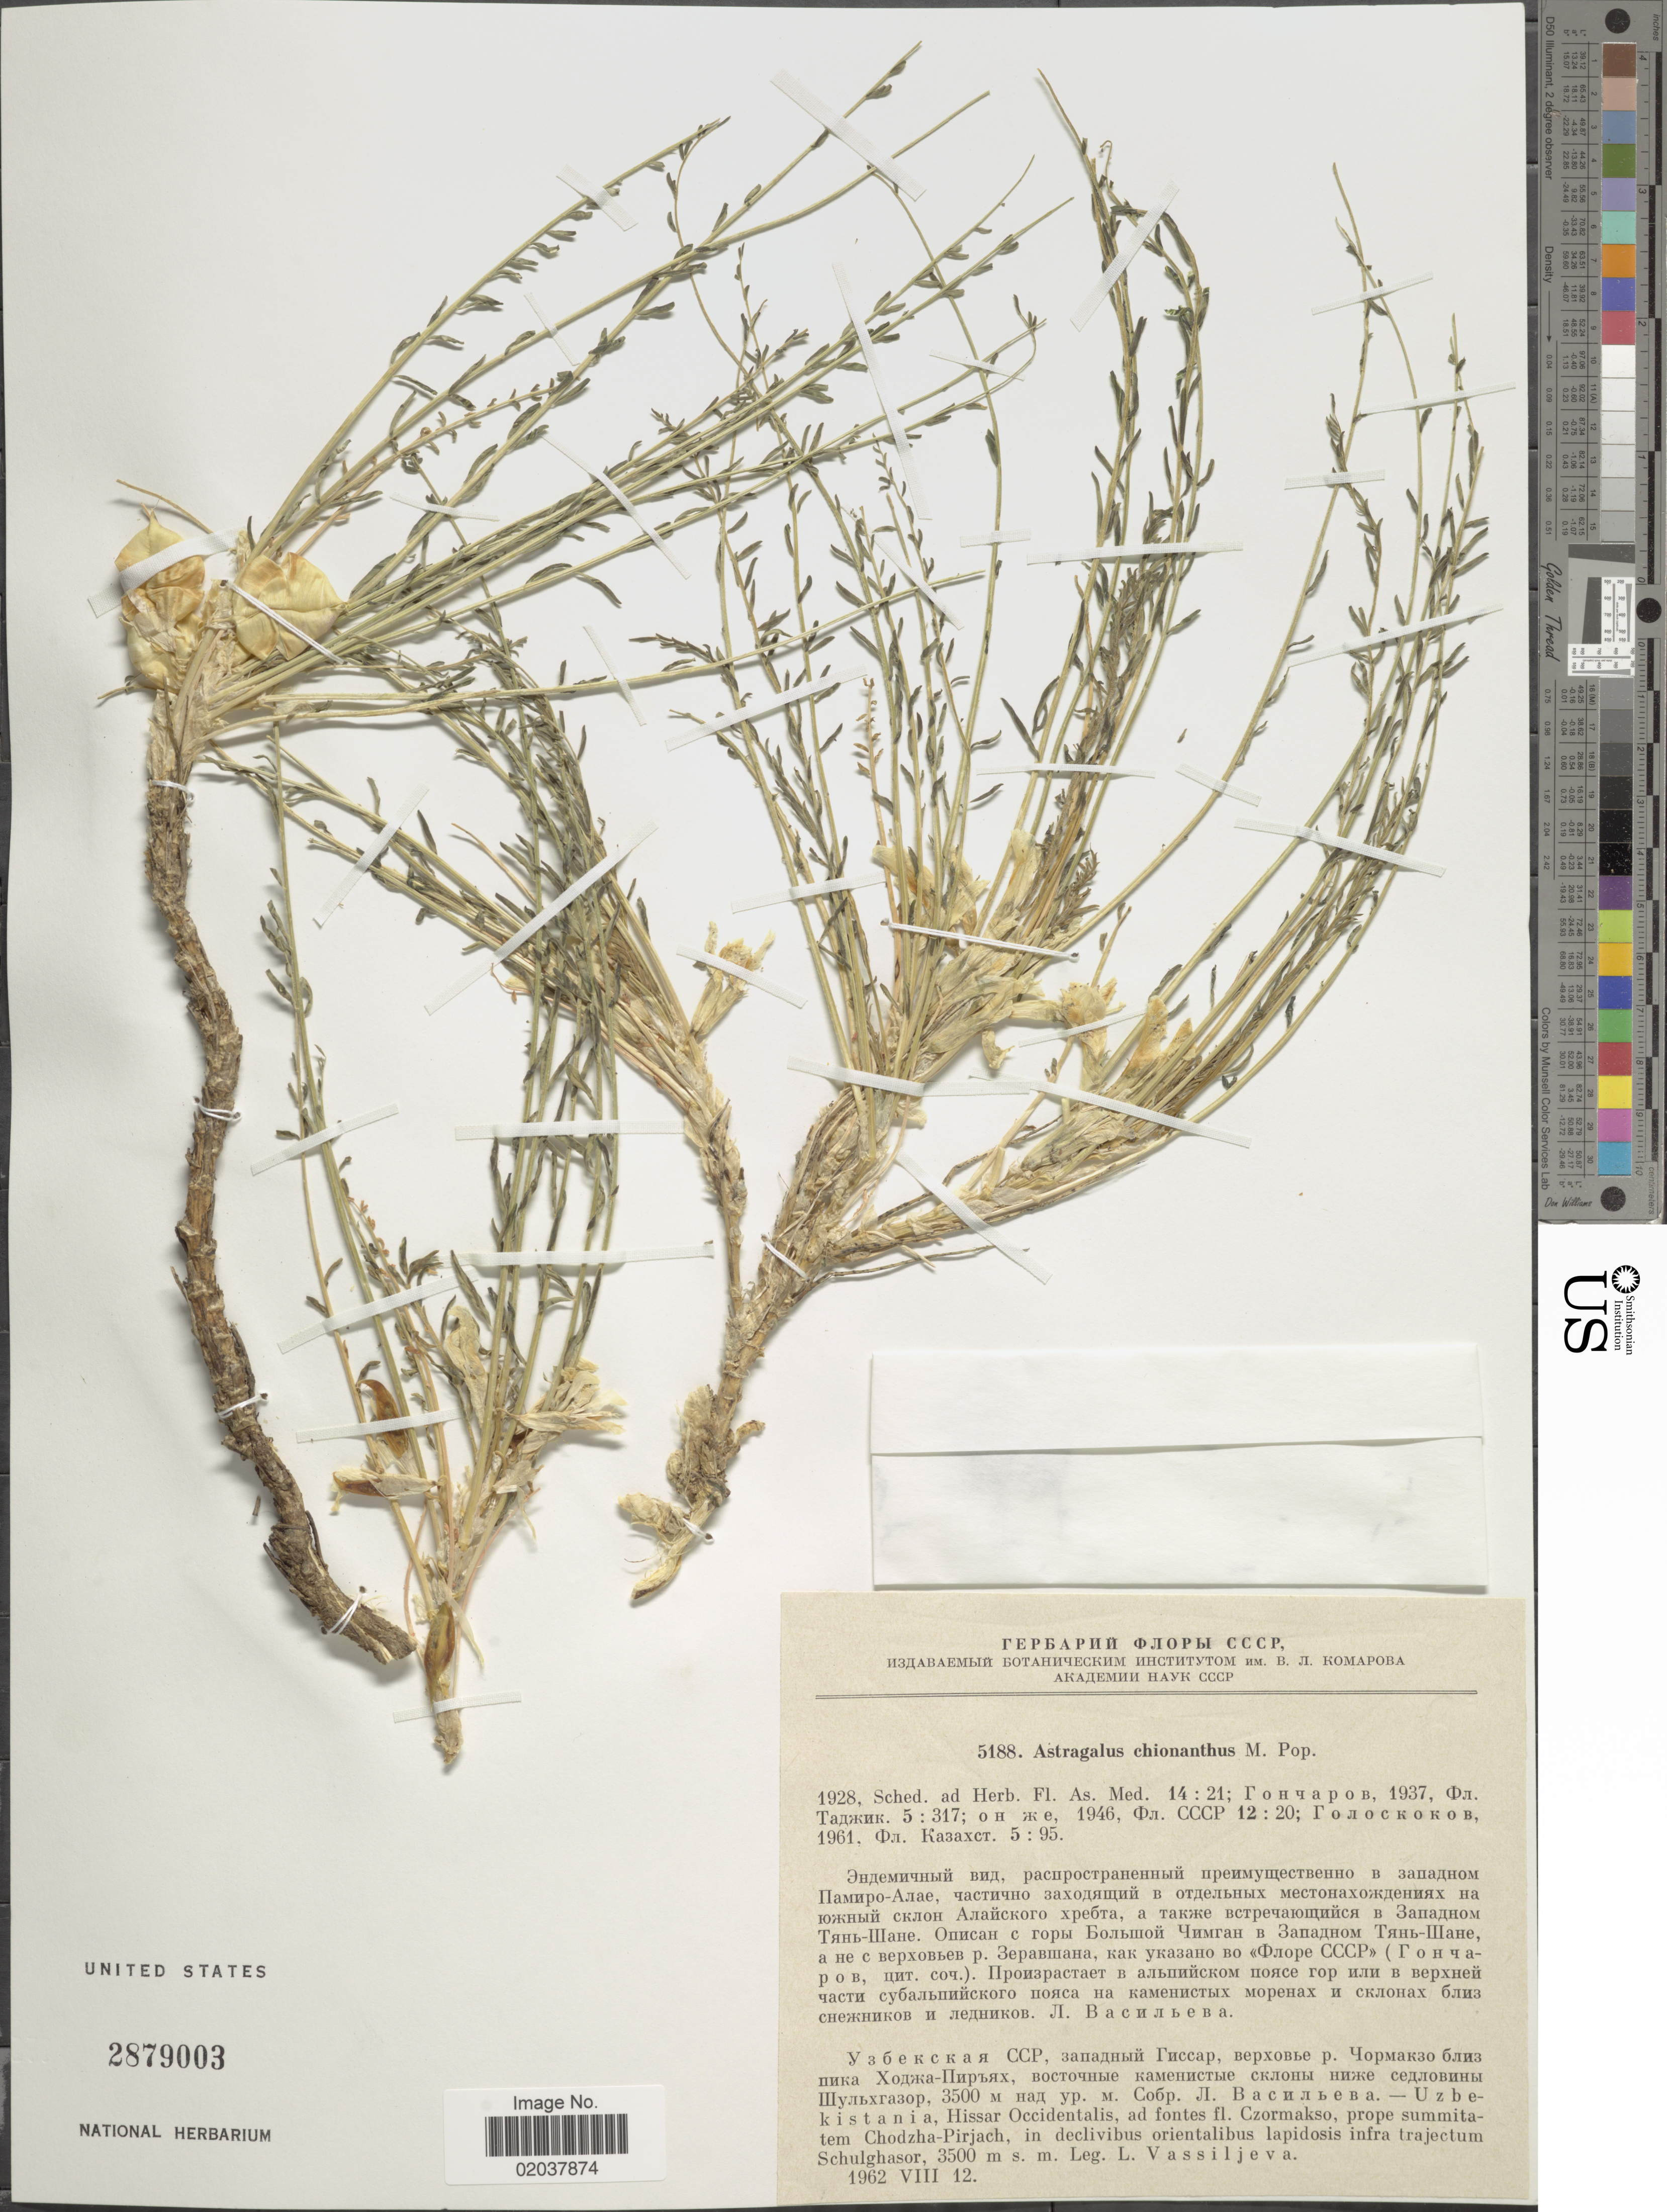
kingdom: Plantae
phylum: Tracheophyta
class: Magnoliopsida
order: Fabales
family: Fabaceae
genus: Astragalus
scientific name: Astragalus chionanthus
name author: Popov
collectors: L. Vassiljeva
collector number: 5188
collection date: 1962-08-12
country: Uzbekistan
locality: Hissar Occidentalis, ad fontes fl. Czormakso, prope summitatem Chodzha-Pirjach, infra trajectum Schulghasor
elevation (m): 3500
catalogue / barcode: US 2879003